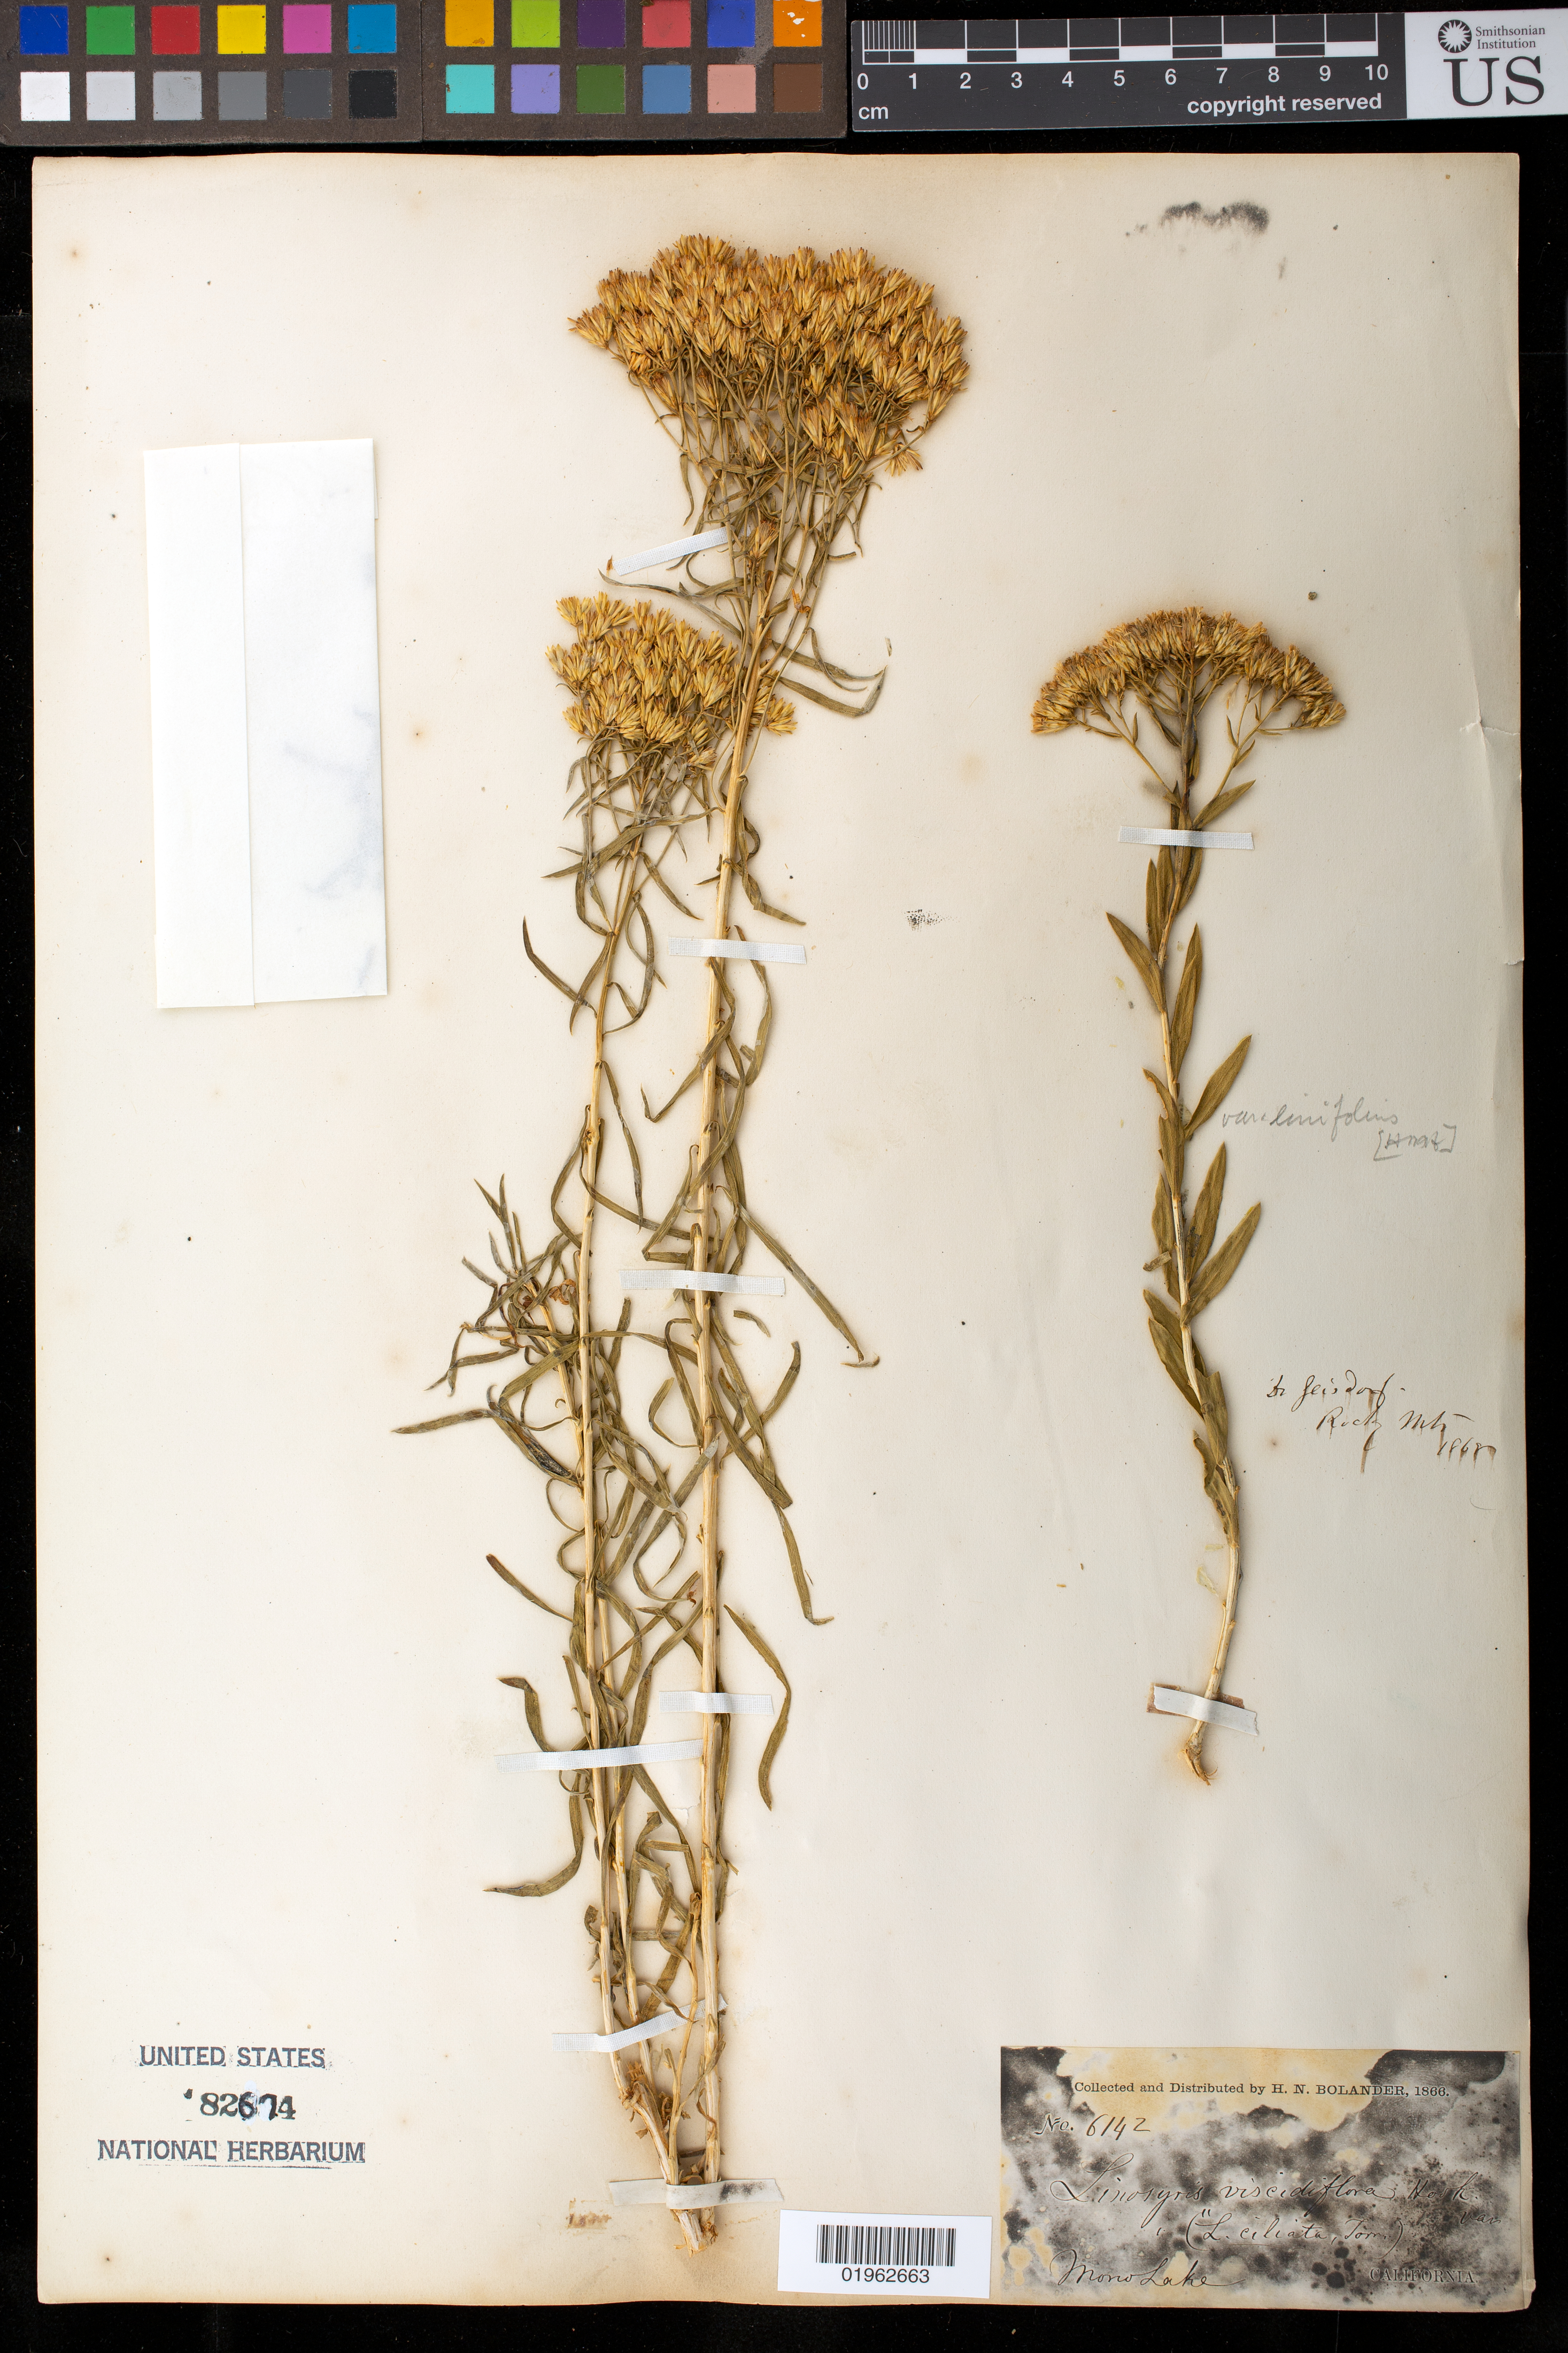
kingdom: Plantae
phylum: Tracheophyta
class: Magnoliopsida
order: Asterales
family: Asteraceae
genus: Linosyris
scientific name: Linosyris pulchella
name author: A. Gray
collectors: H. Bolander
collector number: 6142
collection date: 1866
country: United States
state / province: California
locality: Mono Lake.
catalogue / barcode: US 82674